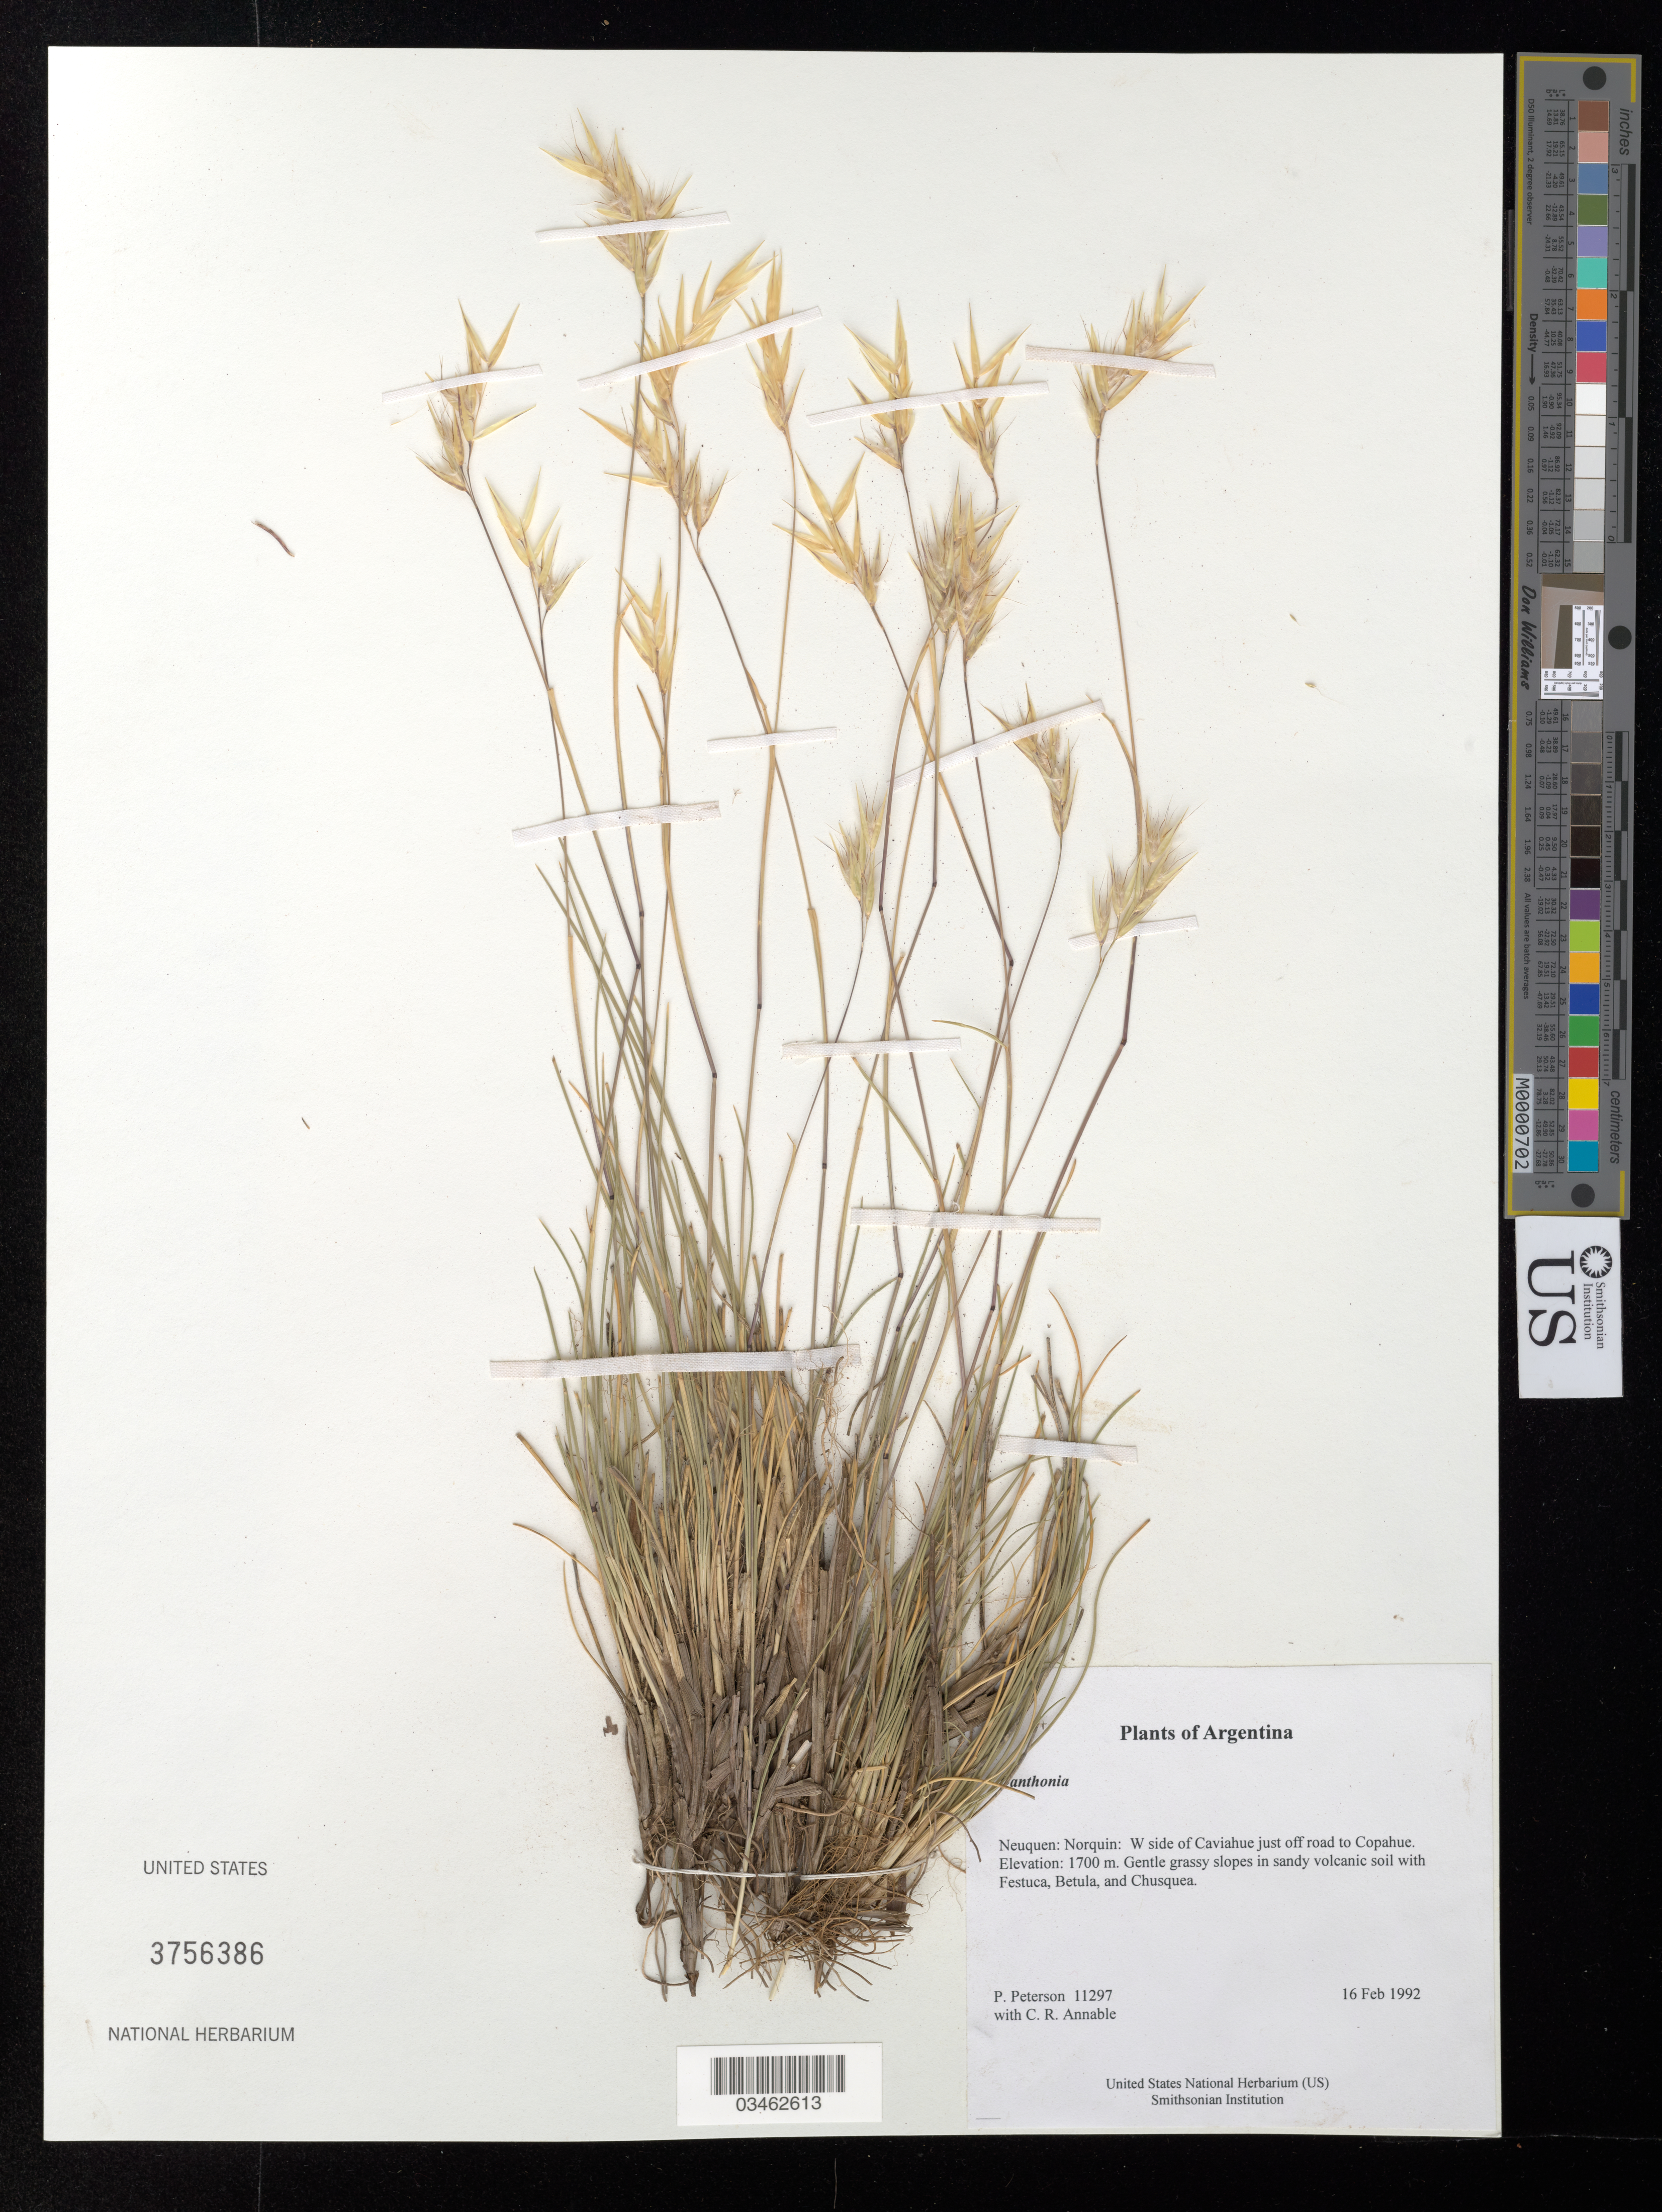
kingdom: Plantae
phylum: Tracheophyta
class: Liliopsida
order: Poales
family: Poaceae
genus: Danthonia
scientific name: Danthonia sp.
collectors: P. M. Peterson & C. R. Annable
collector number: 11297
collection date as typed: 16 Feb 1992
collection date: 1992-02-16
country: Argentina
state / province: Neuquen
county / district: Norquin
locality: W side of Caviahue just off road to Copahue.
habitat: Gentle grassy slopes in sandy volcanic soil with Festuca, Betula, and Chusquea.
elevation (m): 1700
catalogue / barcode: US 3756386